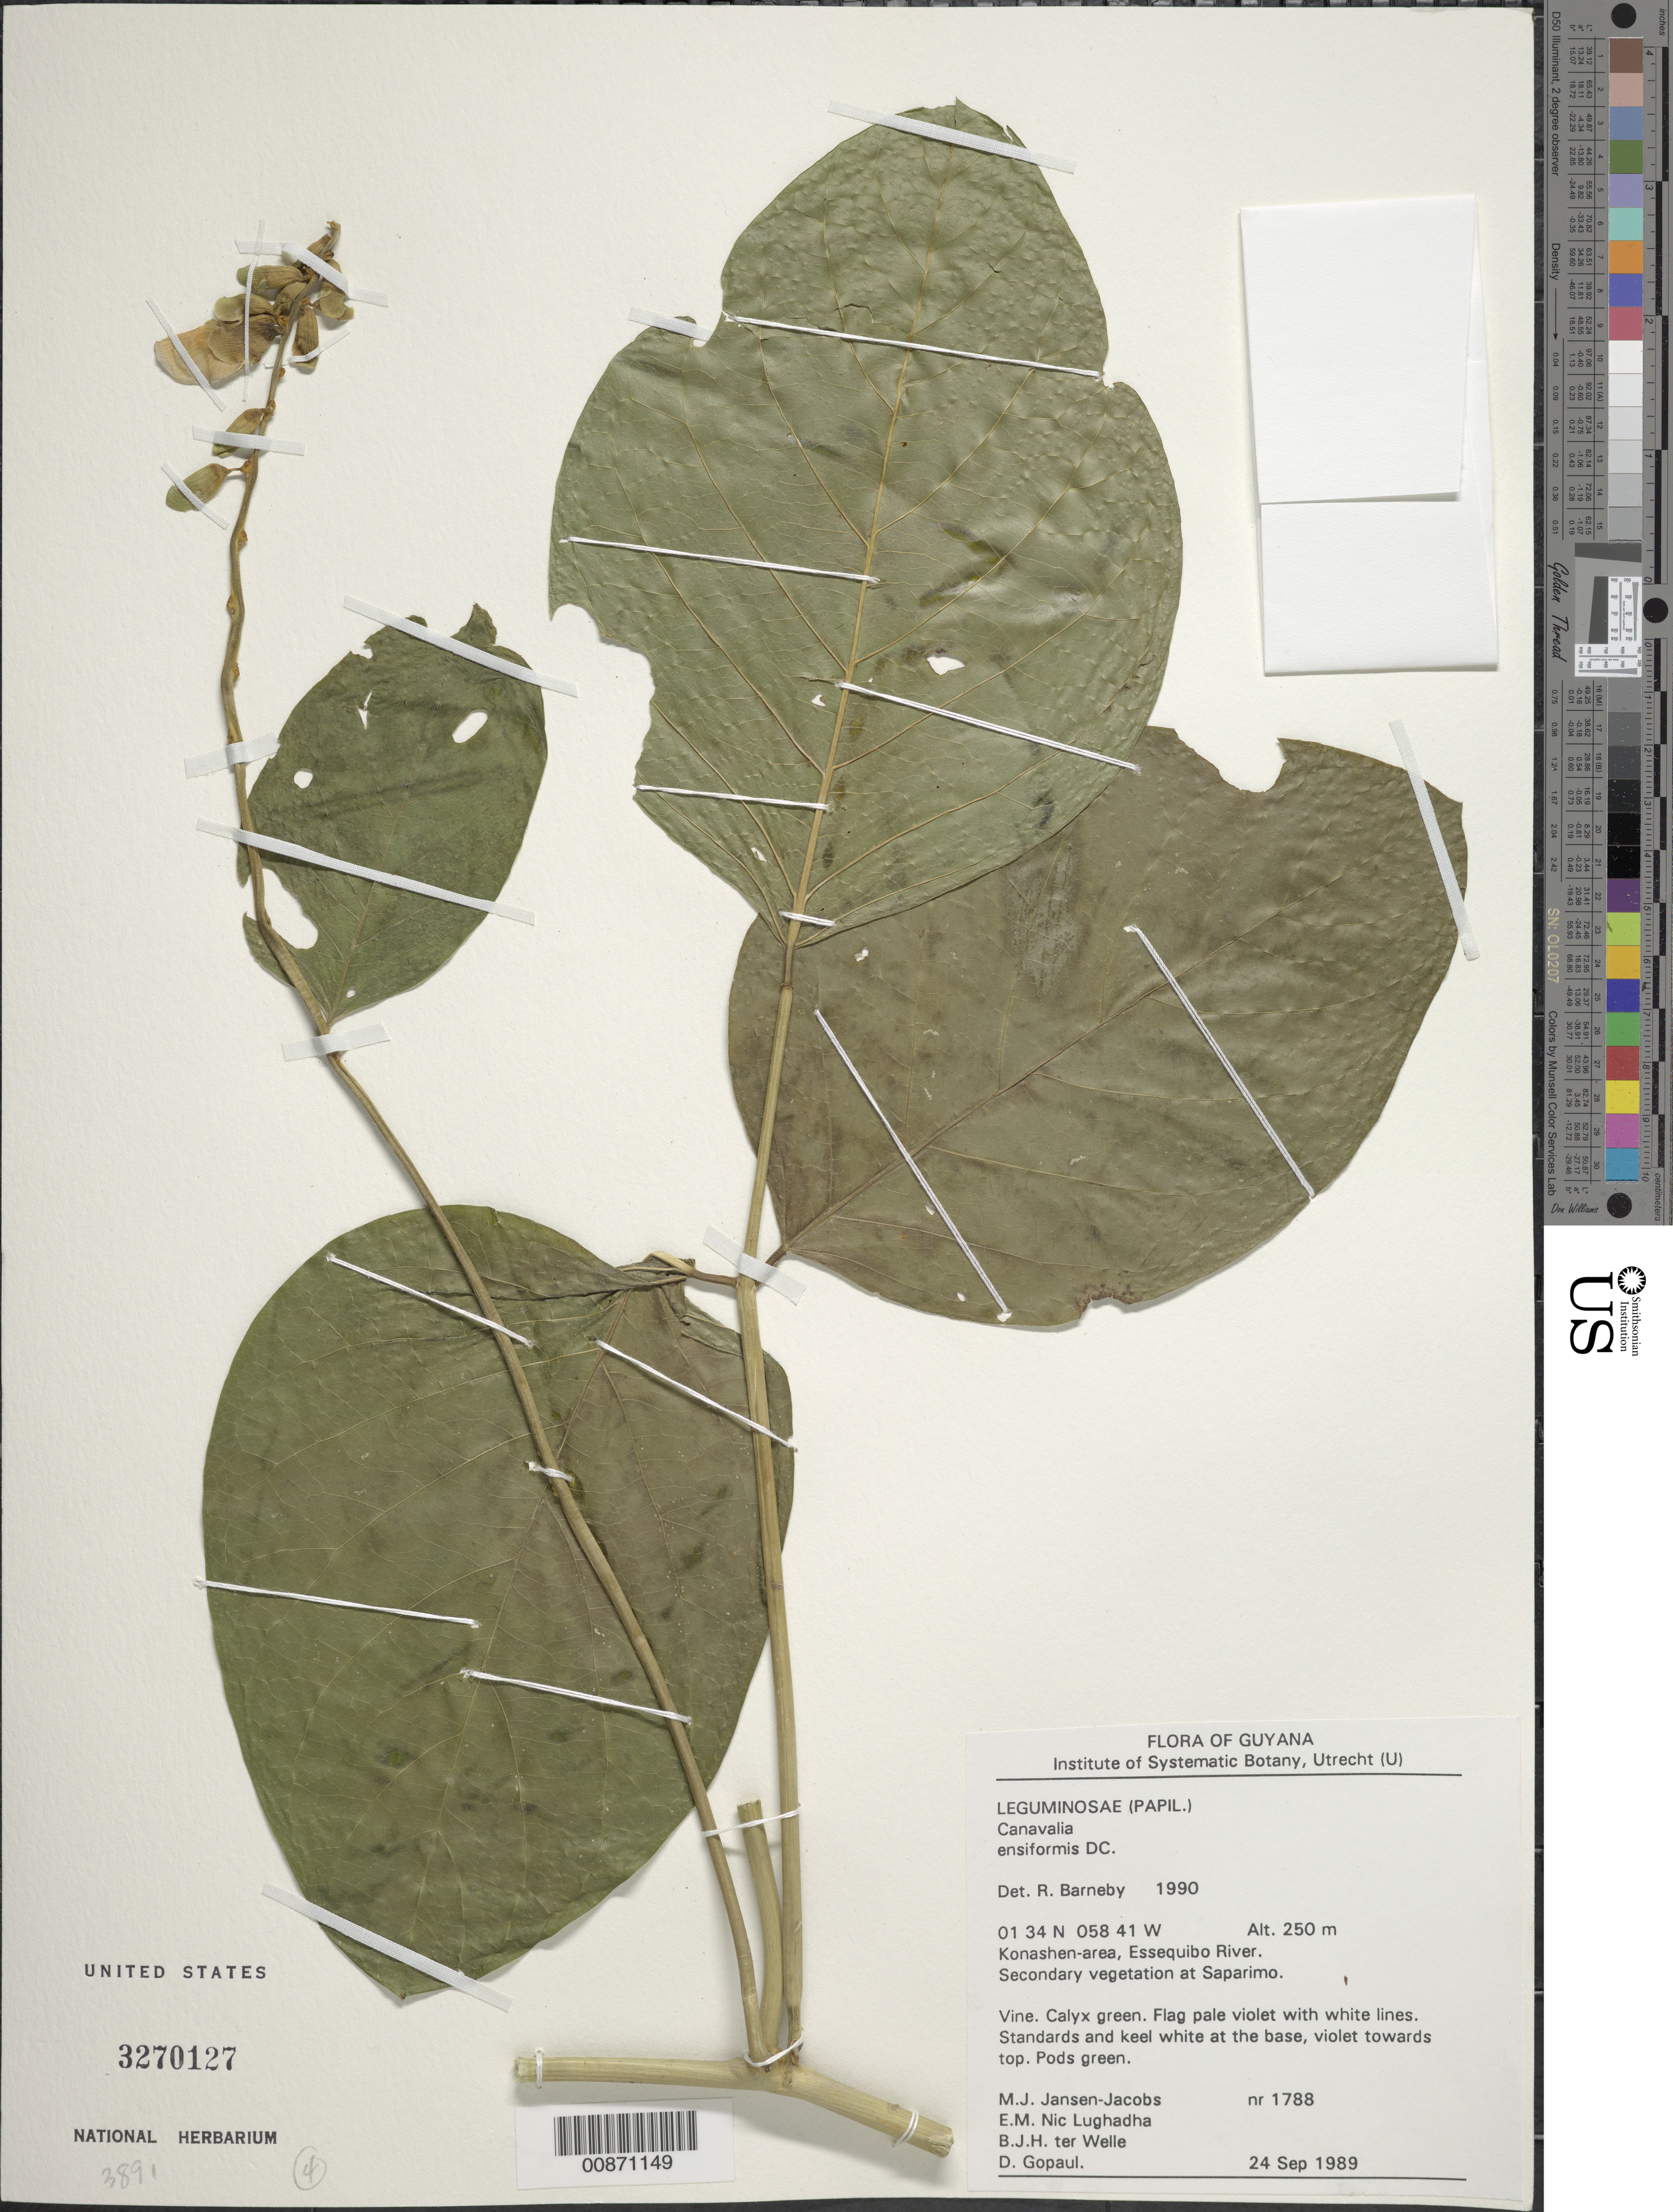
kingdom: Plantae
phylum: Tracheophyta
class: Magnoliopsida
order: Fabales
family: Fabaceae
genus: Canavalia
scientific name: Canavalia ensiformis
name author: (L.) DC.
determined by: Barneby, Rupert C., (NY)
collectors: M. J. Jansen-Jacobs, E. Nic Lughadha, B. Welle & D. Gopaul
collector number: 1788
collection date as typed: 24-Sep-89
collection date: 1989-09-24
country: Guyana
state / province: U. Takutu-U. Essequibo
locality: Konashen-area, Essequibo River at Saparimo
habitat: Secondary vegetation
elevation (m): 250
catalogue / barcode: US 3270127